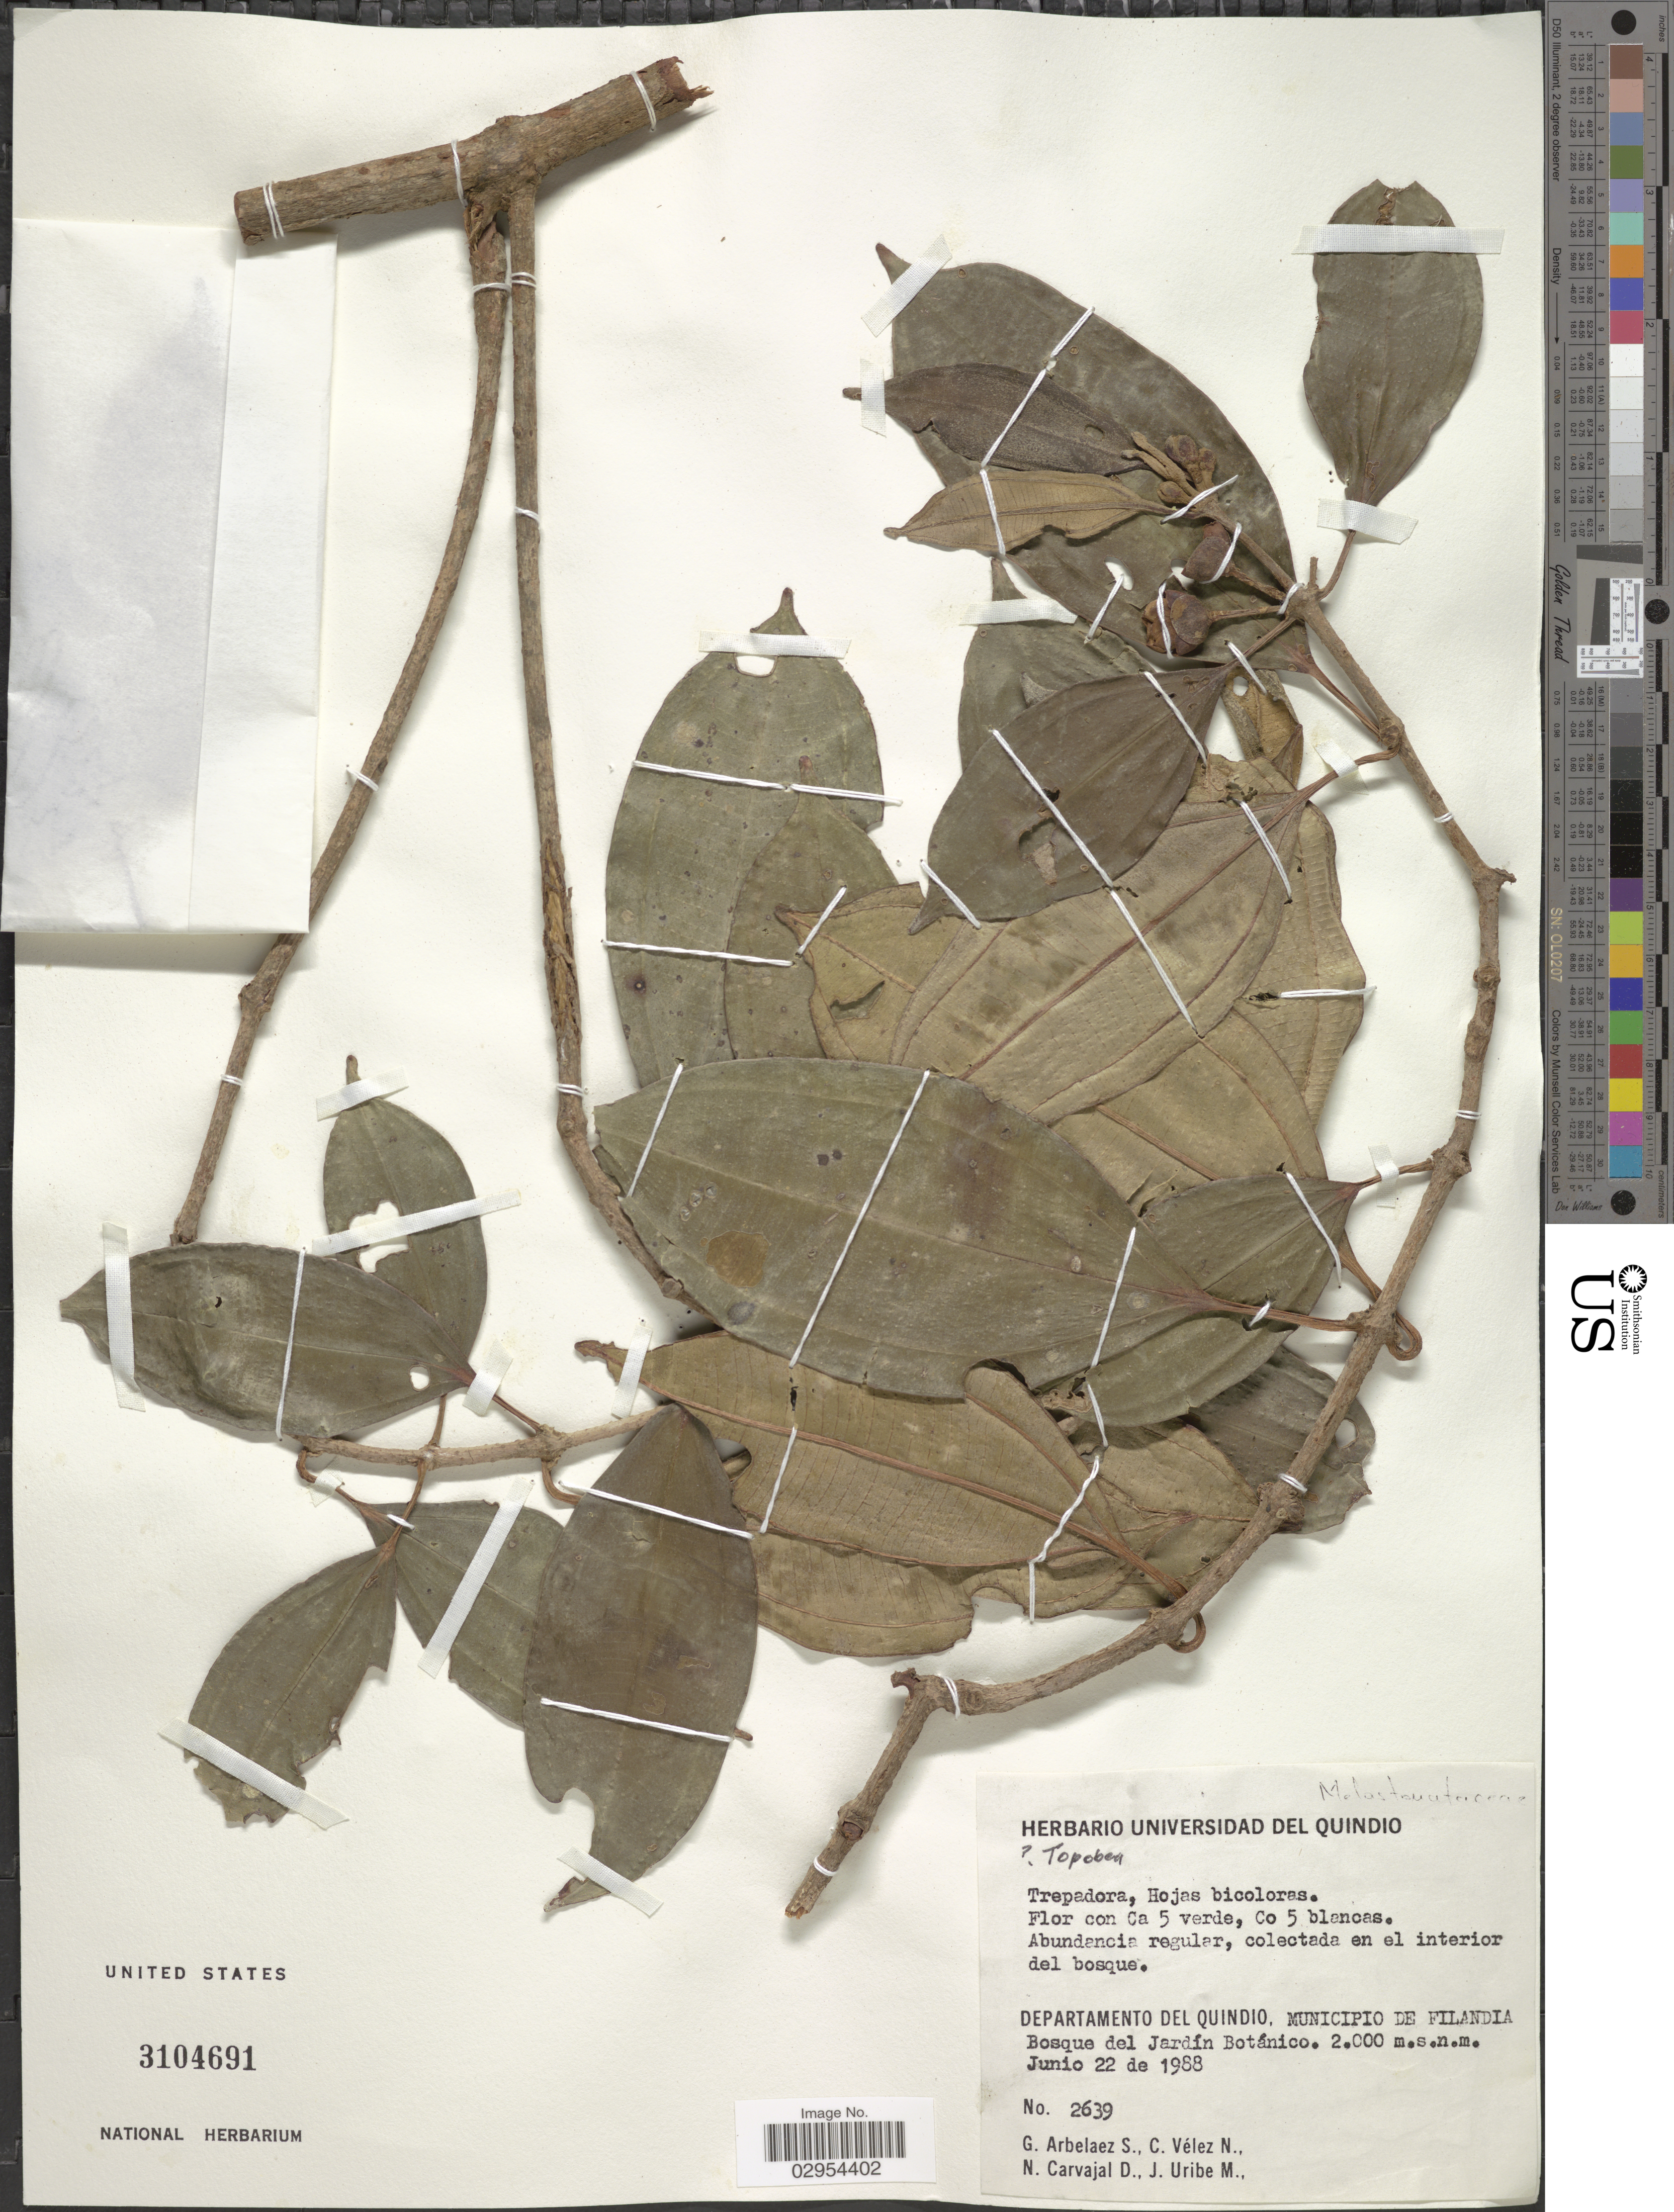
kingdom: Plantae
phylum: Tracheophyta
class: Magnoliopsida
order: Myrtales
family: Melastomataceae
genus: Topobea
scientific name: Topobea sp.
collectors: G. Arbelaez S., C. Vélez N., N. Carvajal D. & J. Uribe M.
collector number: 2639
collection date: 1988-06-22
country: Colombia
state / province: Quindío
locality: Departamento del Quindio, Municipio de Filandia, Bosque del Jardín Botánico.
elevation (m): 2000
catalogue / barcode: US 3104691